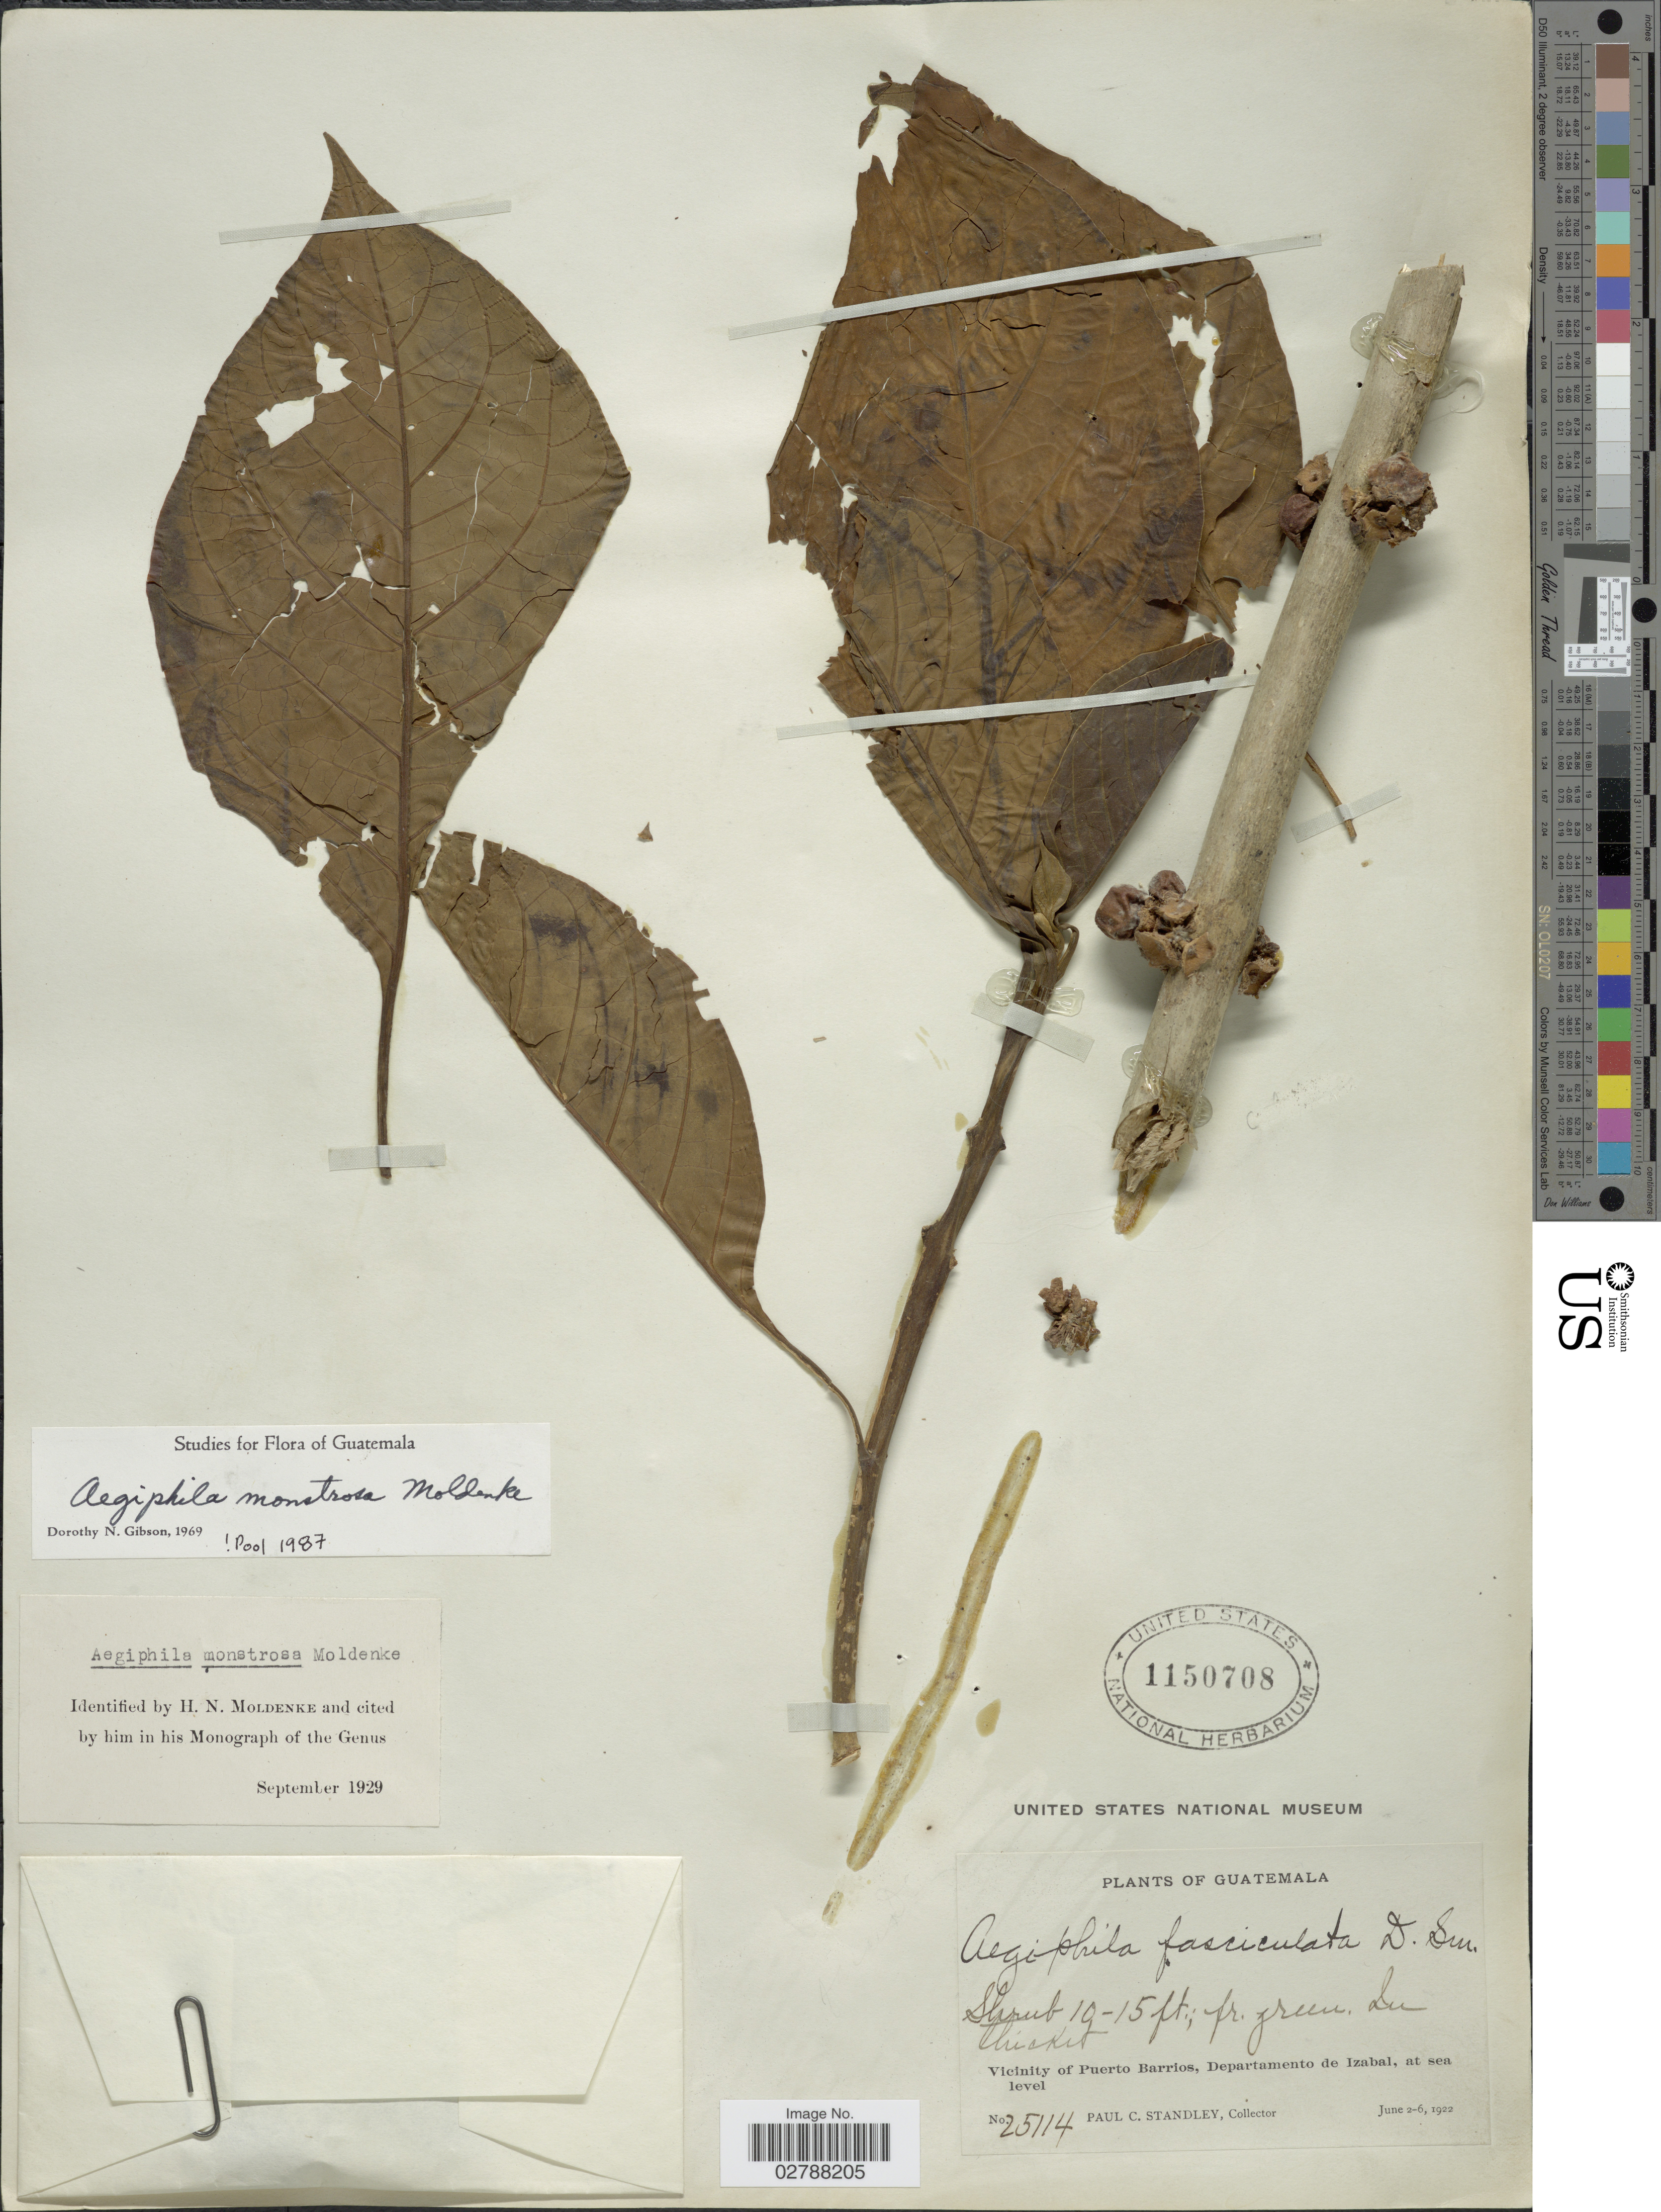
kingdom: Plantae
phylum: Tracheophyta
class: Magnoliopsida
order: Lamiales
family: Lamiaceae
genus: Aegiphila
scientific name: Aegiphila monstrosa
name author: Moldenke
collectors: P. C. Standley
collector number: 25114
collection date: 1922-06-02/1922-06-06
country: Guatemala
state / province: Izabal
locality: Vicinity of Puerto Barrios, Departamento de Izabal.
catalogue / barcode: US 1150708